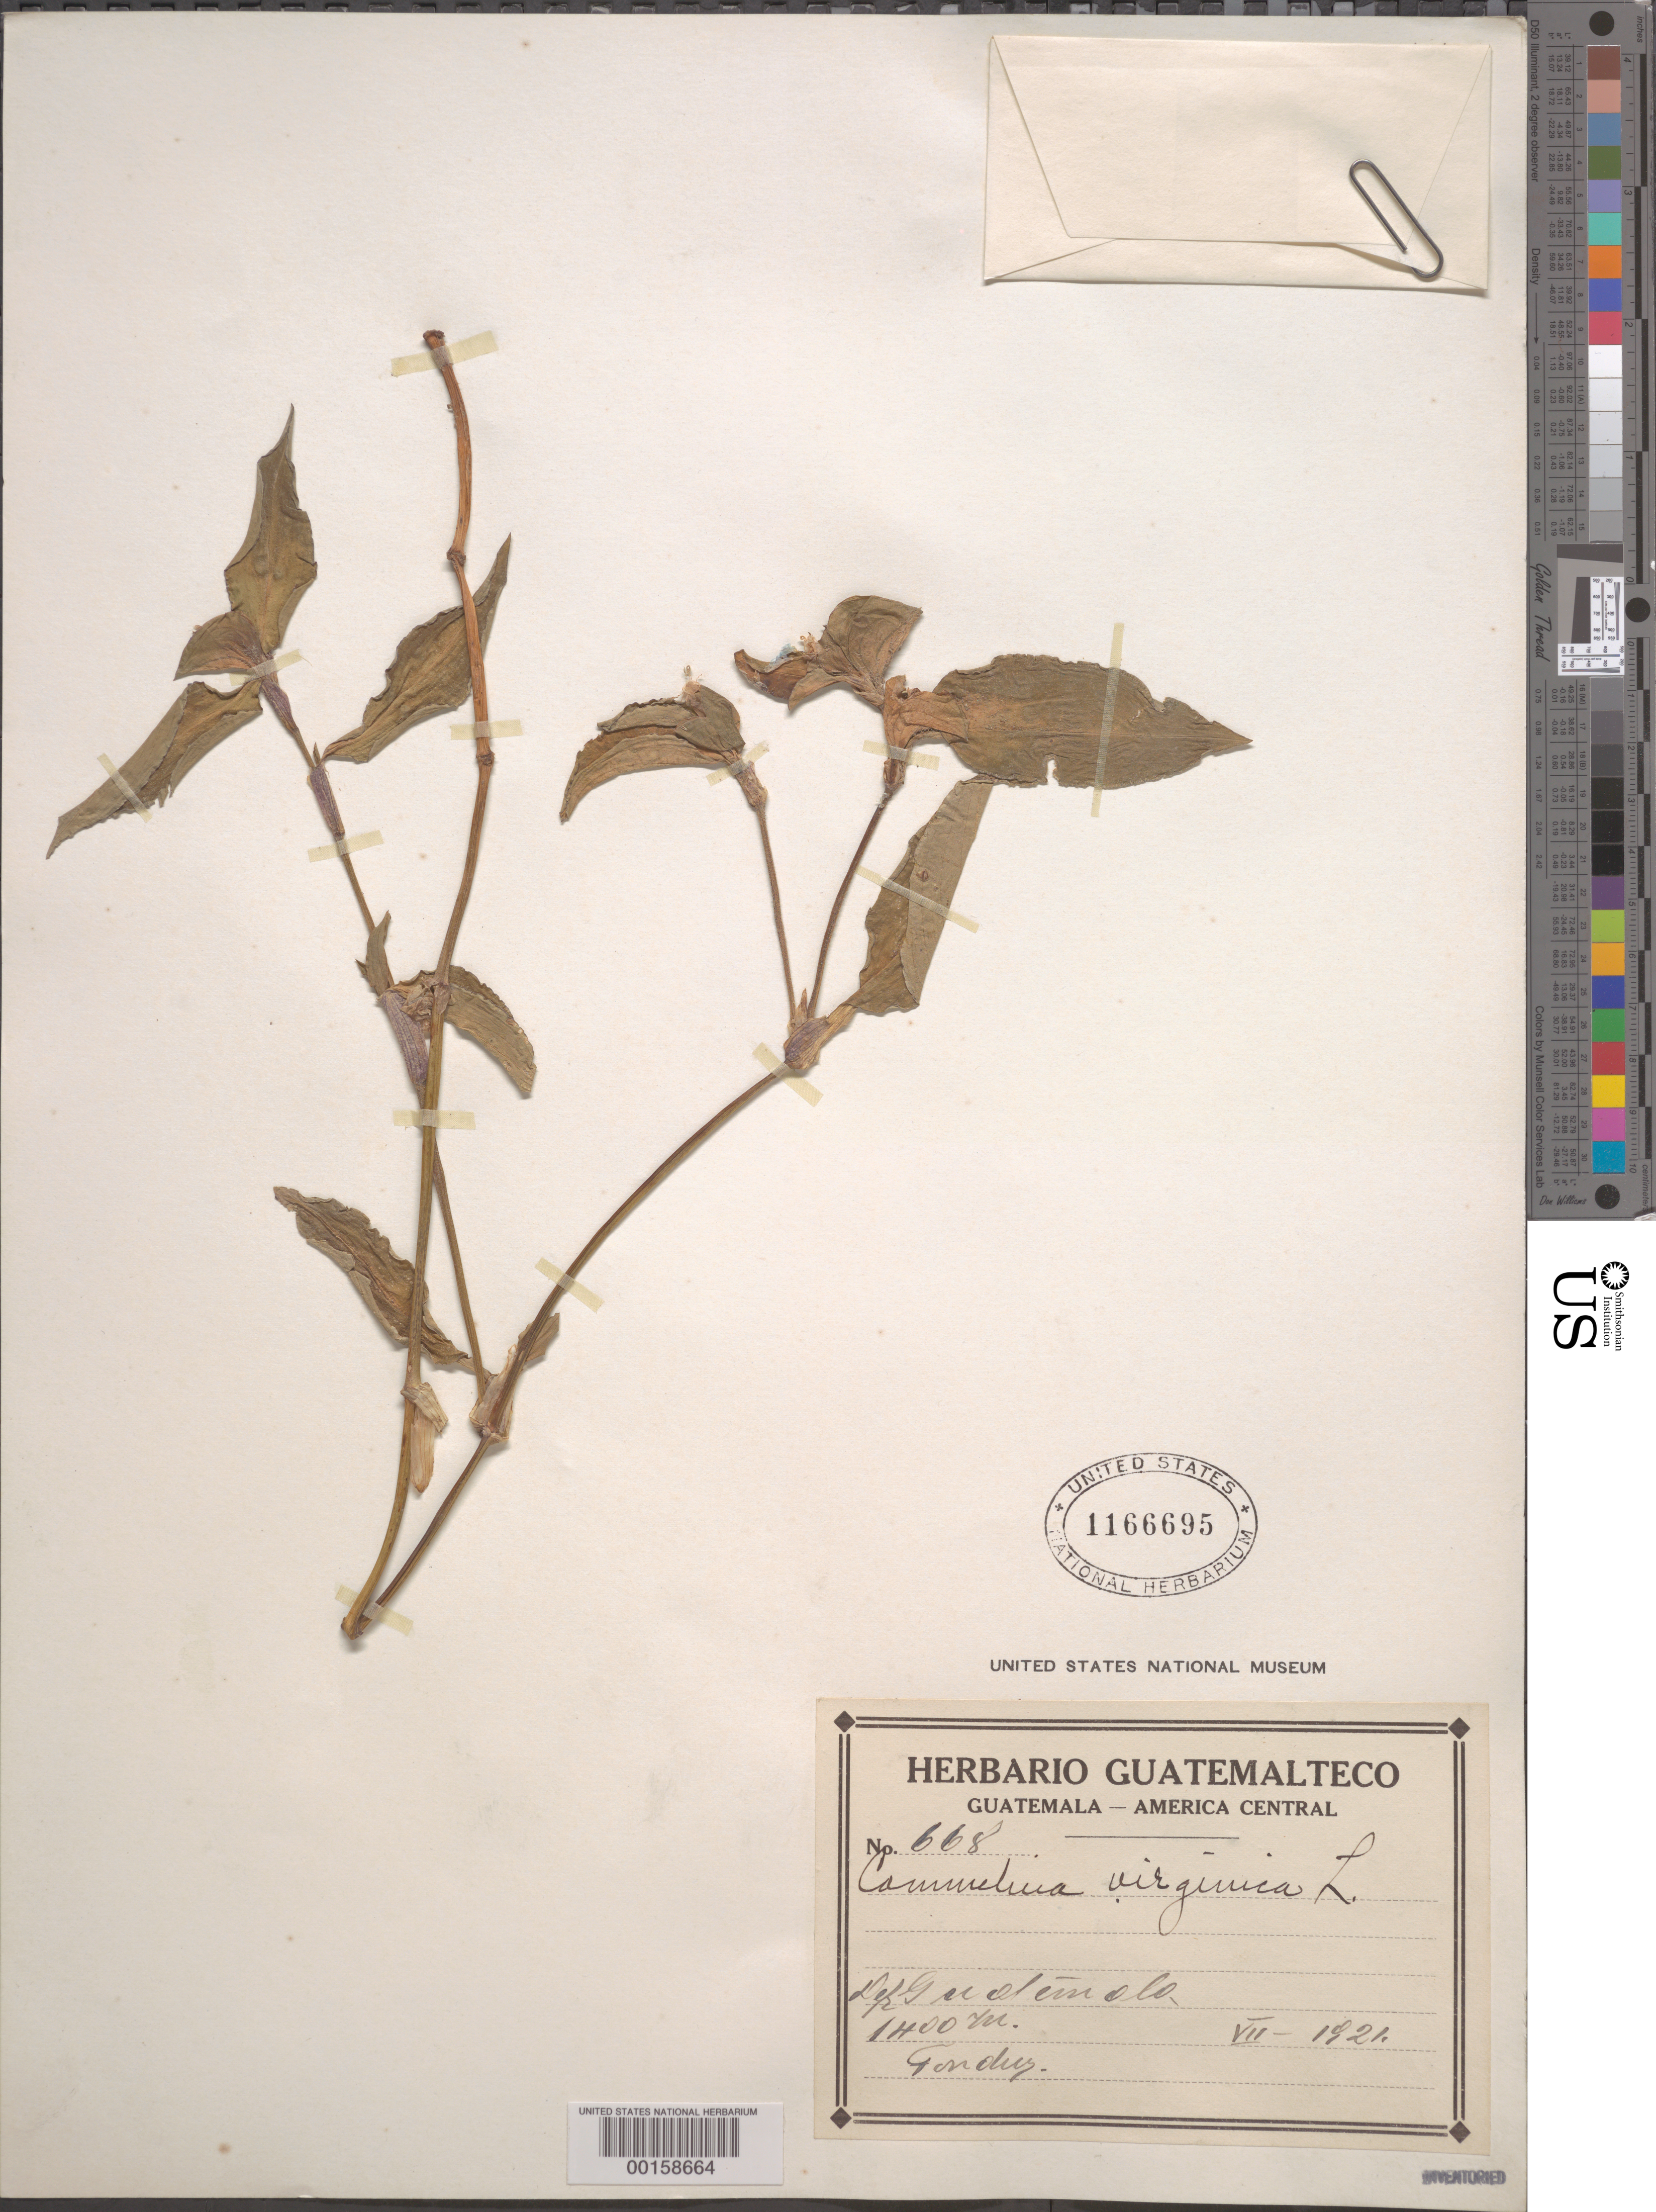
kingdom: Plantae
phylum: Tracheophyta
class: Liliopsida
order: Commelinales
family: Commelinaceae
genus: Commelina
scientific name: Commelina erecta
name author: L.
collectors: A. Tonduz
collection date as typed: Aug 1921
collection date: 1921-08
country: Guatemala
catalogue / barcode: US 1166695